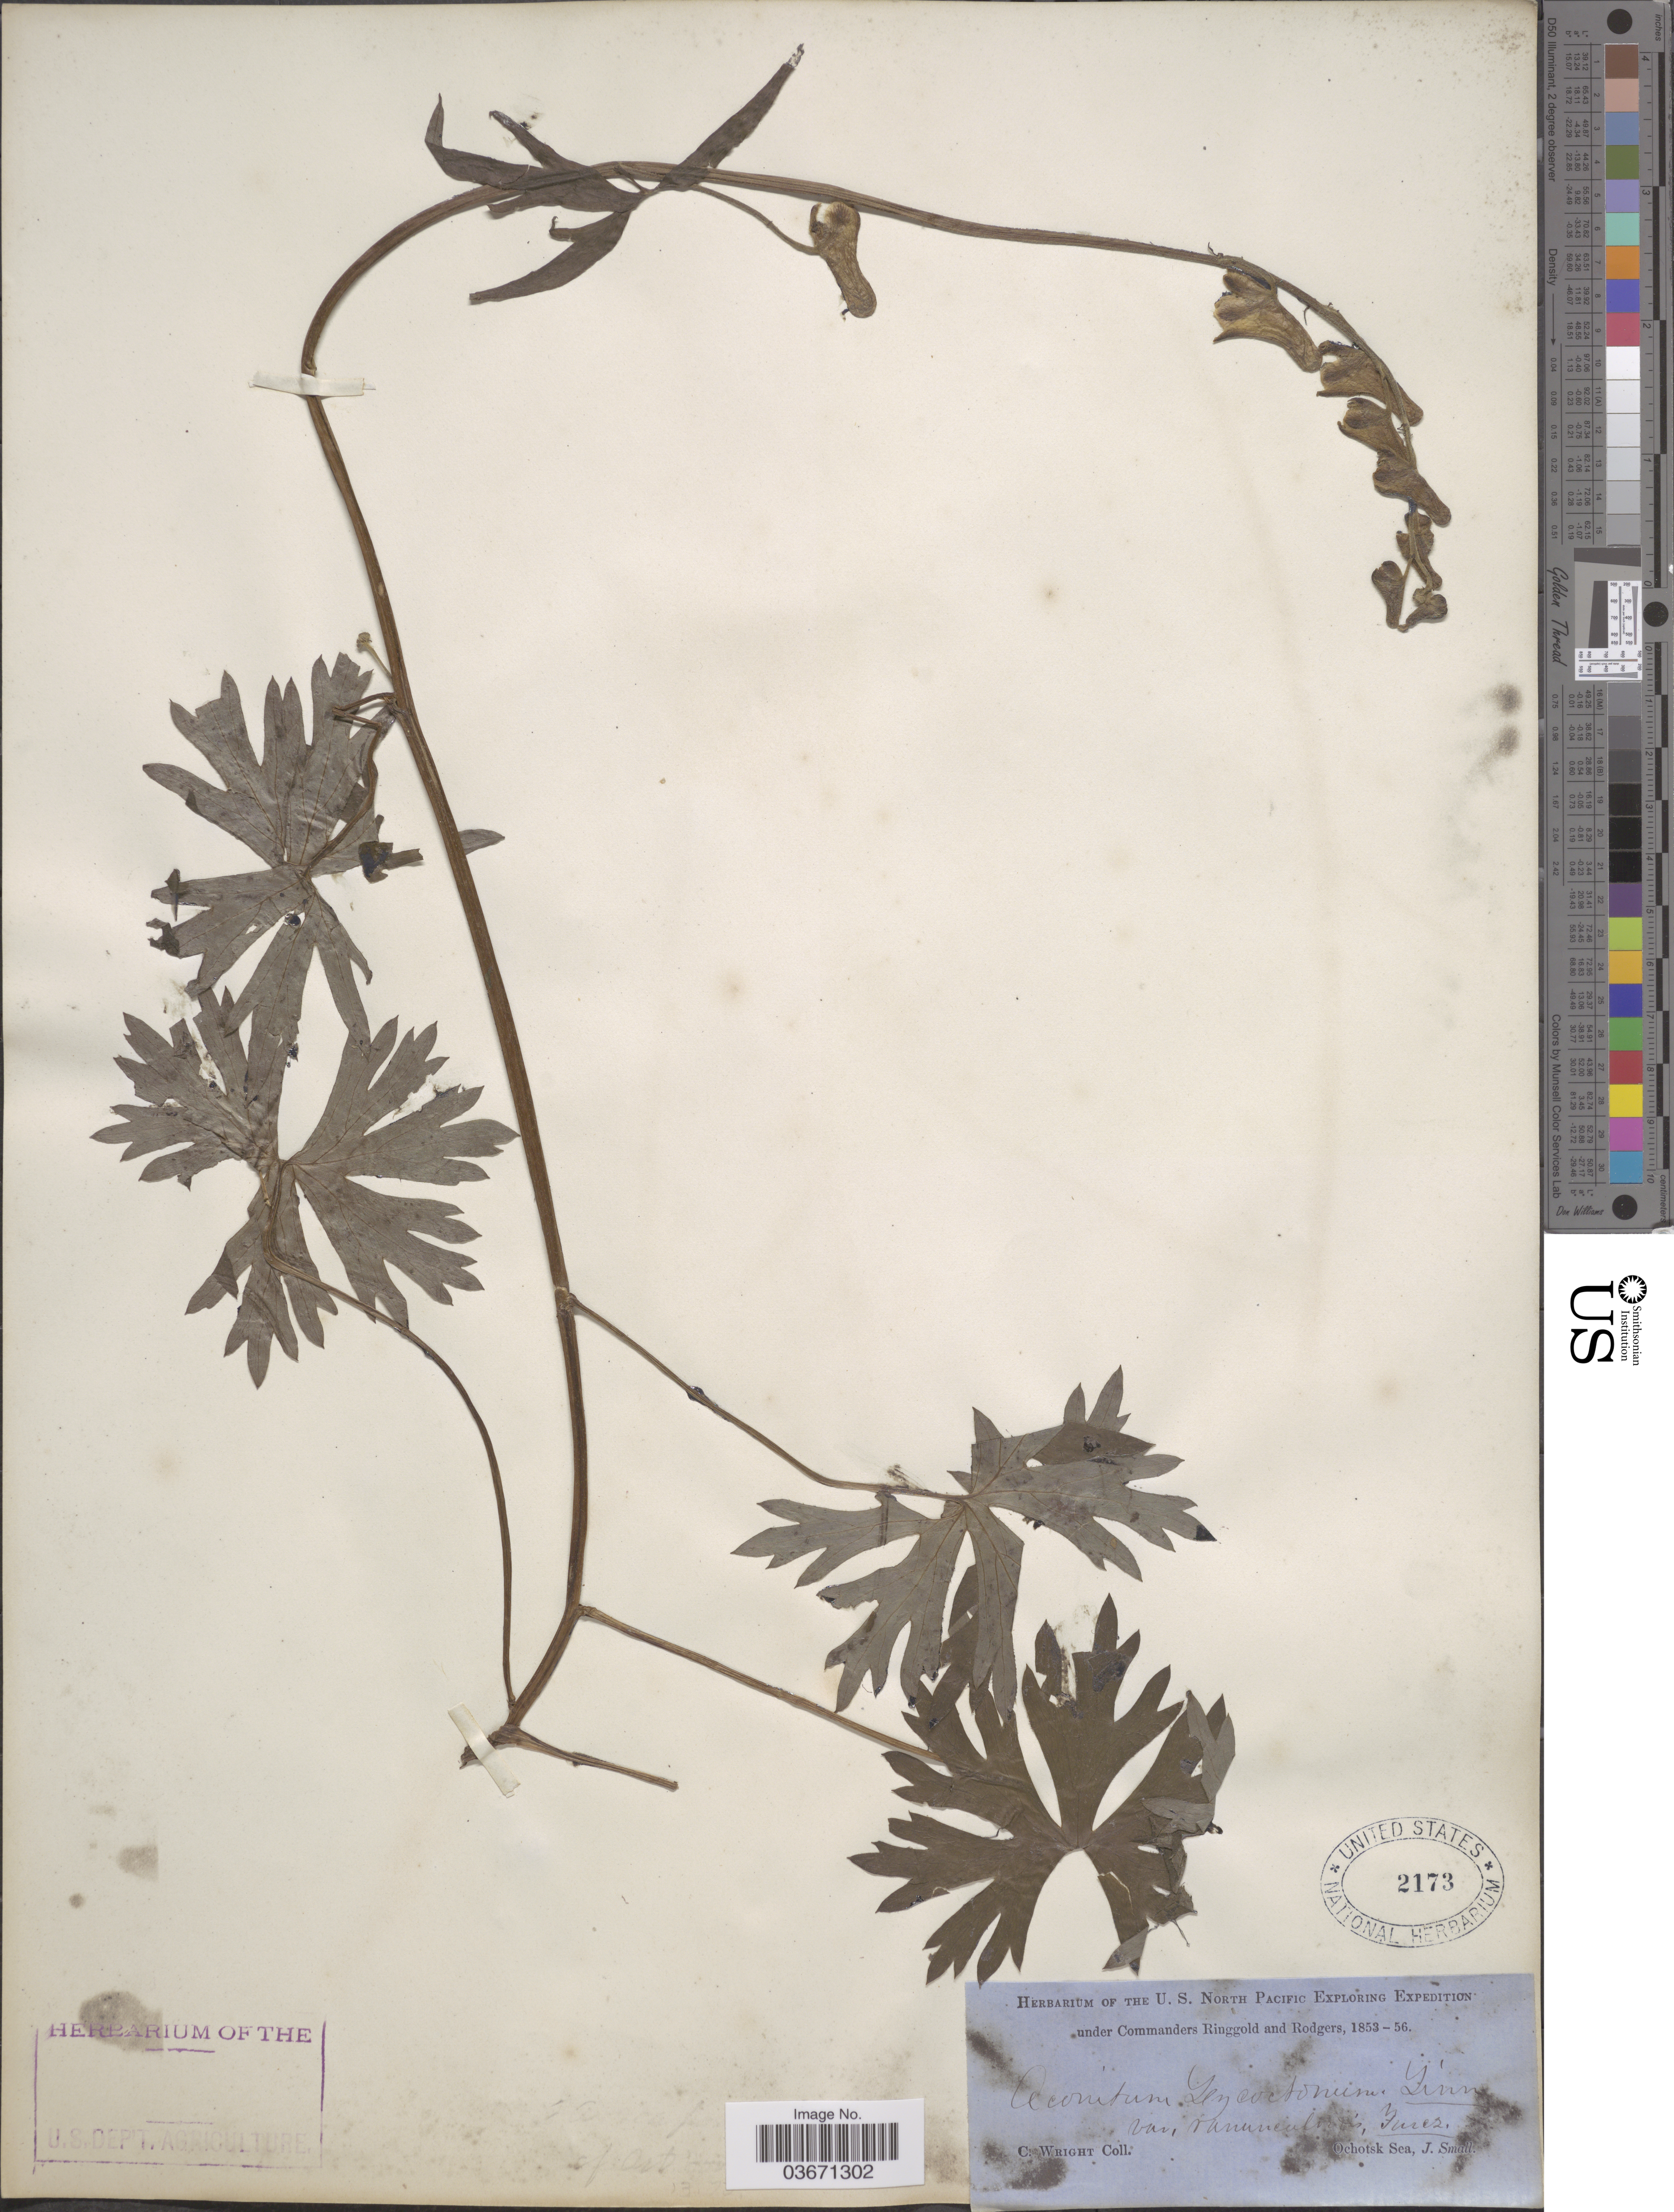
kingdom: Plantae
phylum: Tracheophyta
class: Magnoliopsida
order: Ranunculales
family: Ranunculaceae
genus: Aconitum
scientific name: Aconitum lycoctonum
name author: L.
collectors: C. Wright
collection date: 1853/1856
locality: Ochotsk Sea.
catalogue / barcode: US 2173